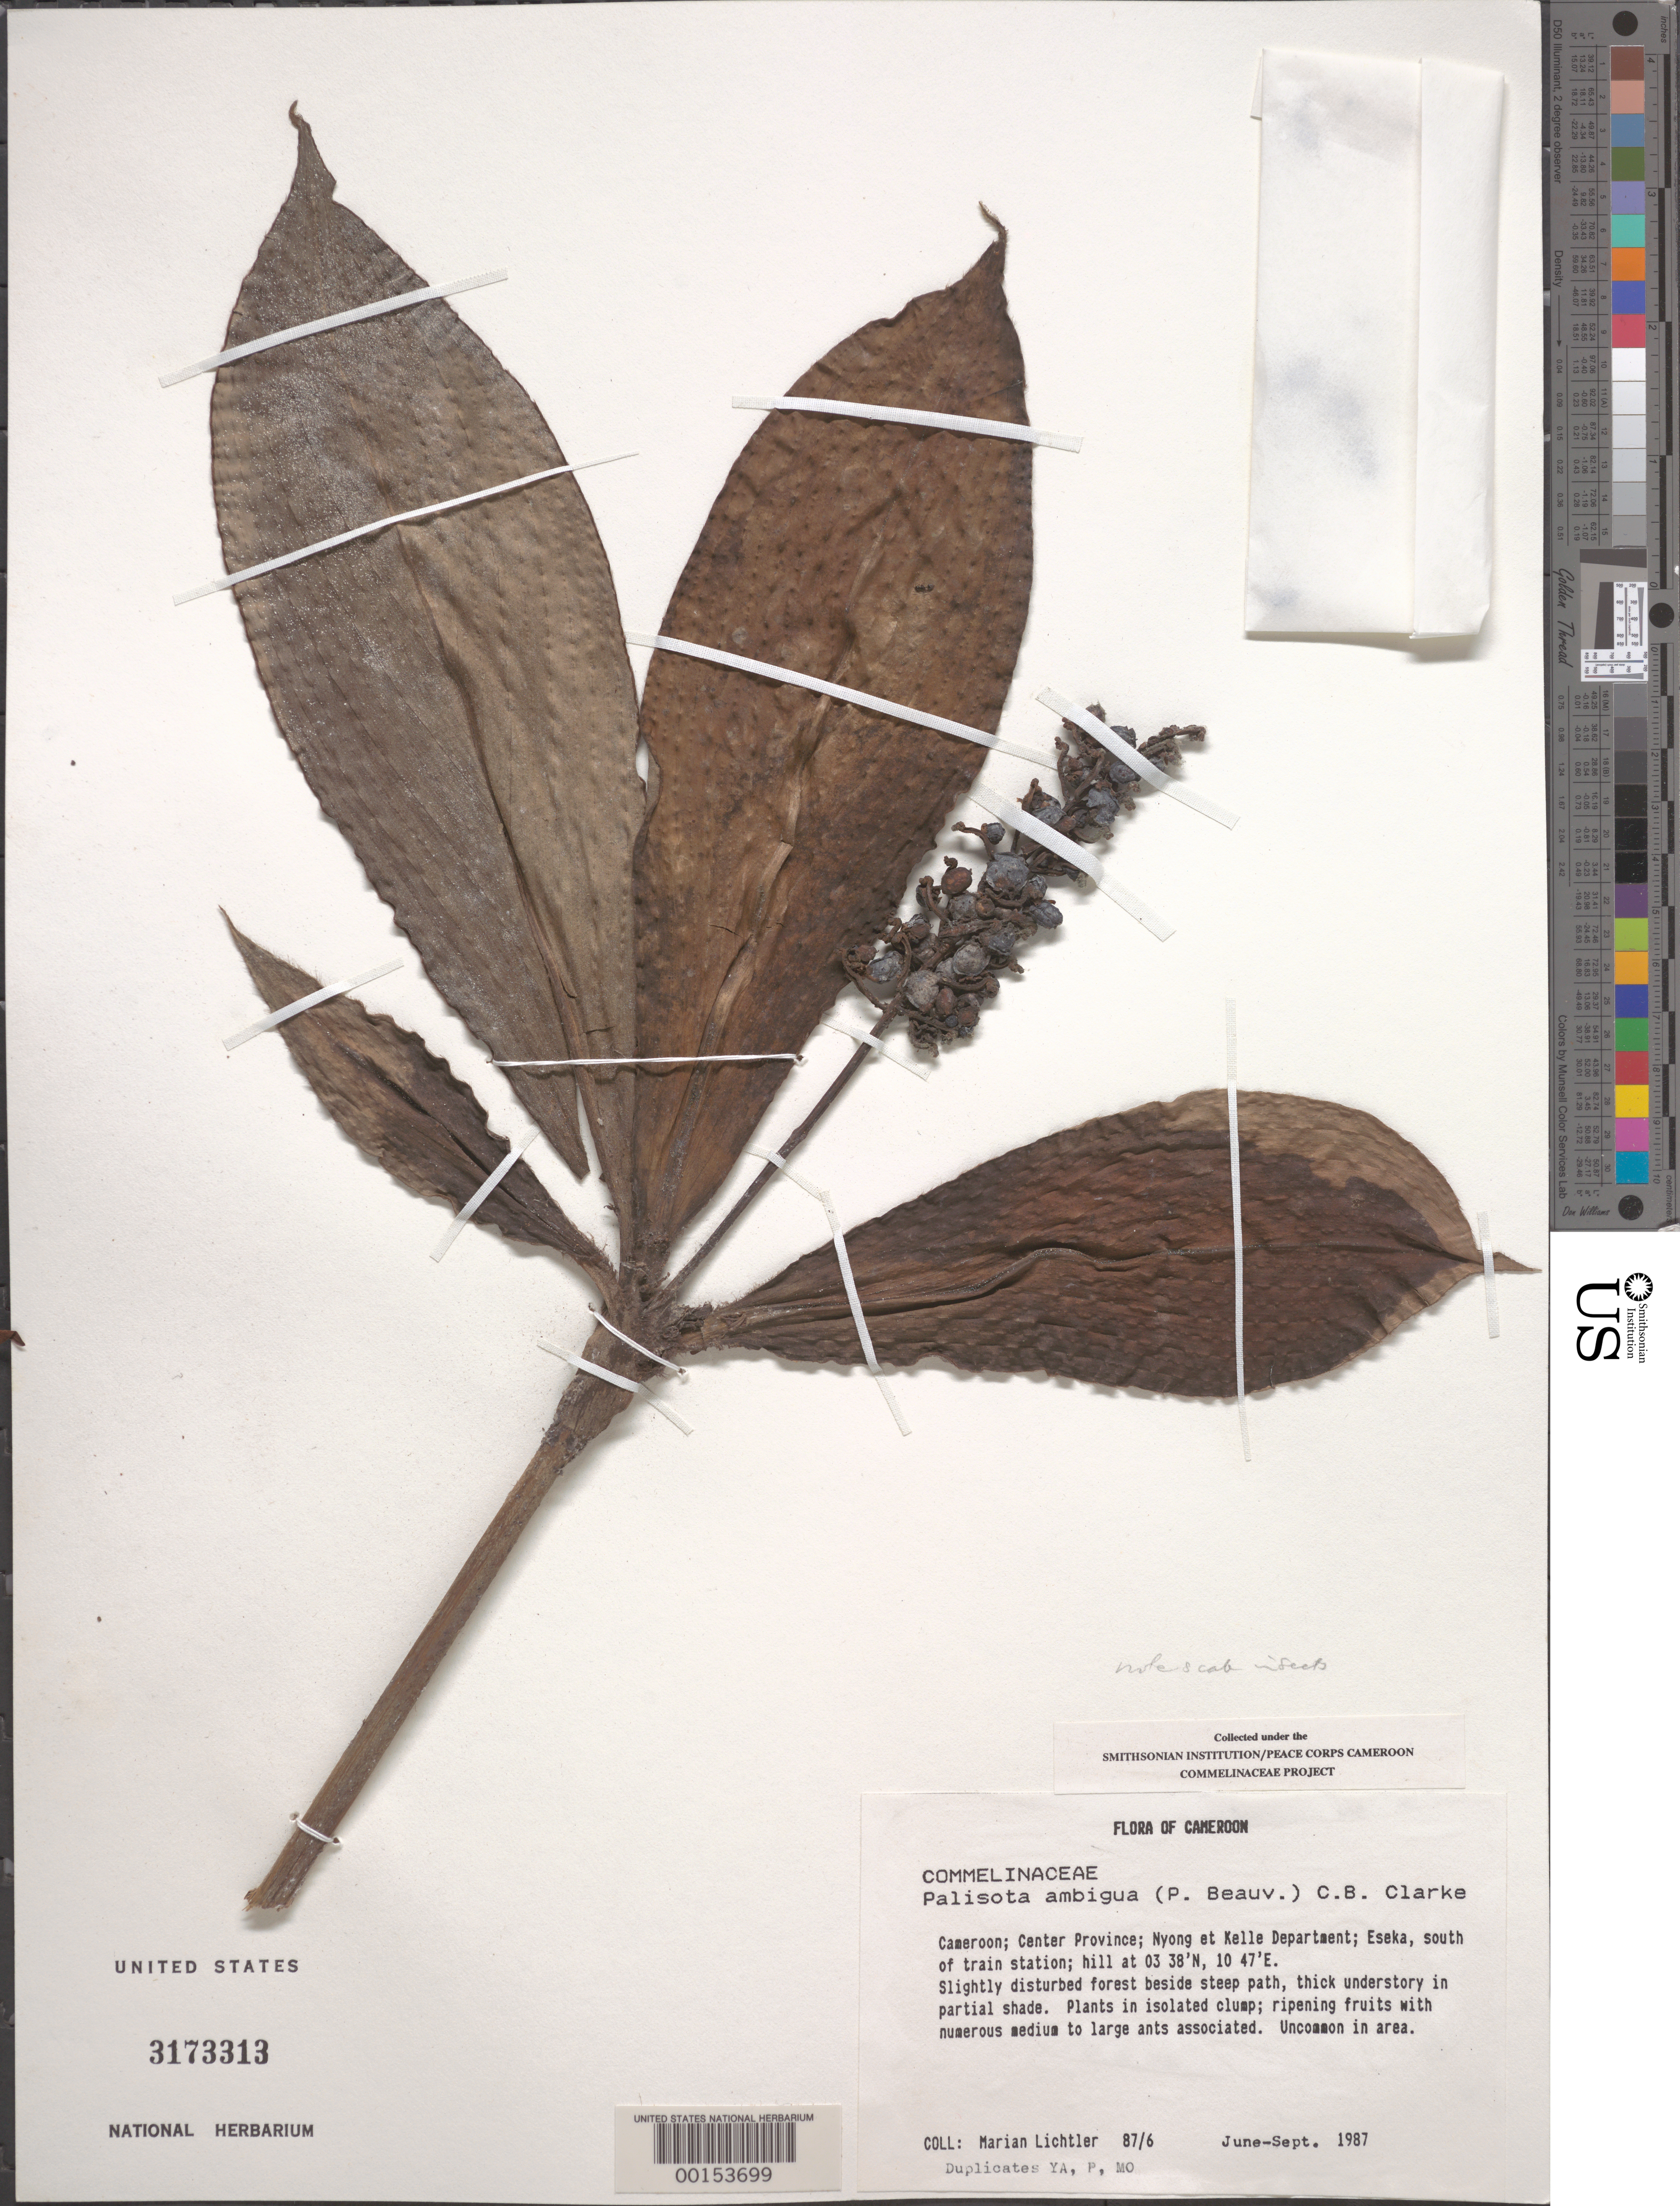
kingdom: Plantae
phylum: Tracheophyta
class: Liliopsida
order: Commelinales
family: Commelinaceae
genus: Palisota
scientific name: Palisota ambigua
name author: (P. Beauv.) C.B. Clarke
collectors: M. Lichtler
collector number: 87/6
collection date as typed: Jun 1987 to -- Sep 1987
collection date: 1987-06/1987-09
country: Cameroon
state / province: Centre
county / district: Nyong-et-kélé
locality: Eseka, s of train station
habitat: Slightly disturbed forest beside steep path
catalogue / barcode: US 3173313